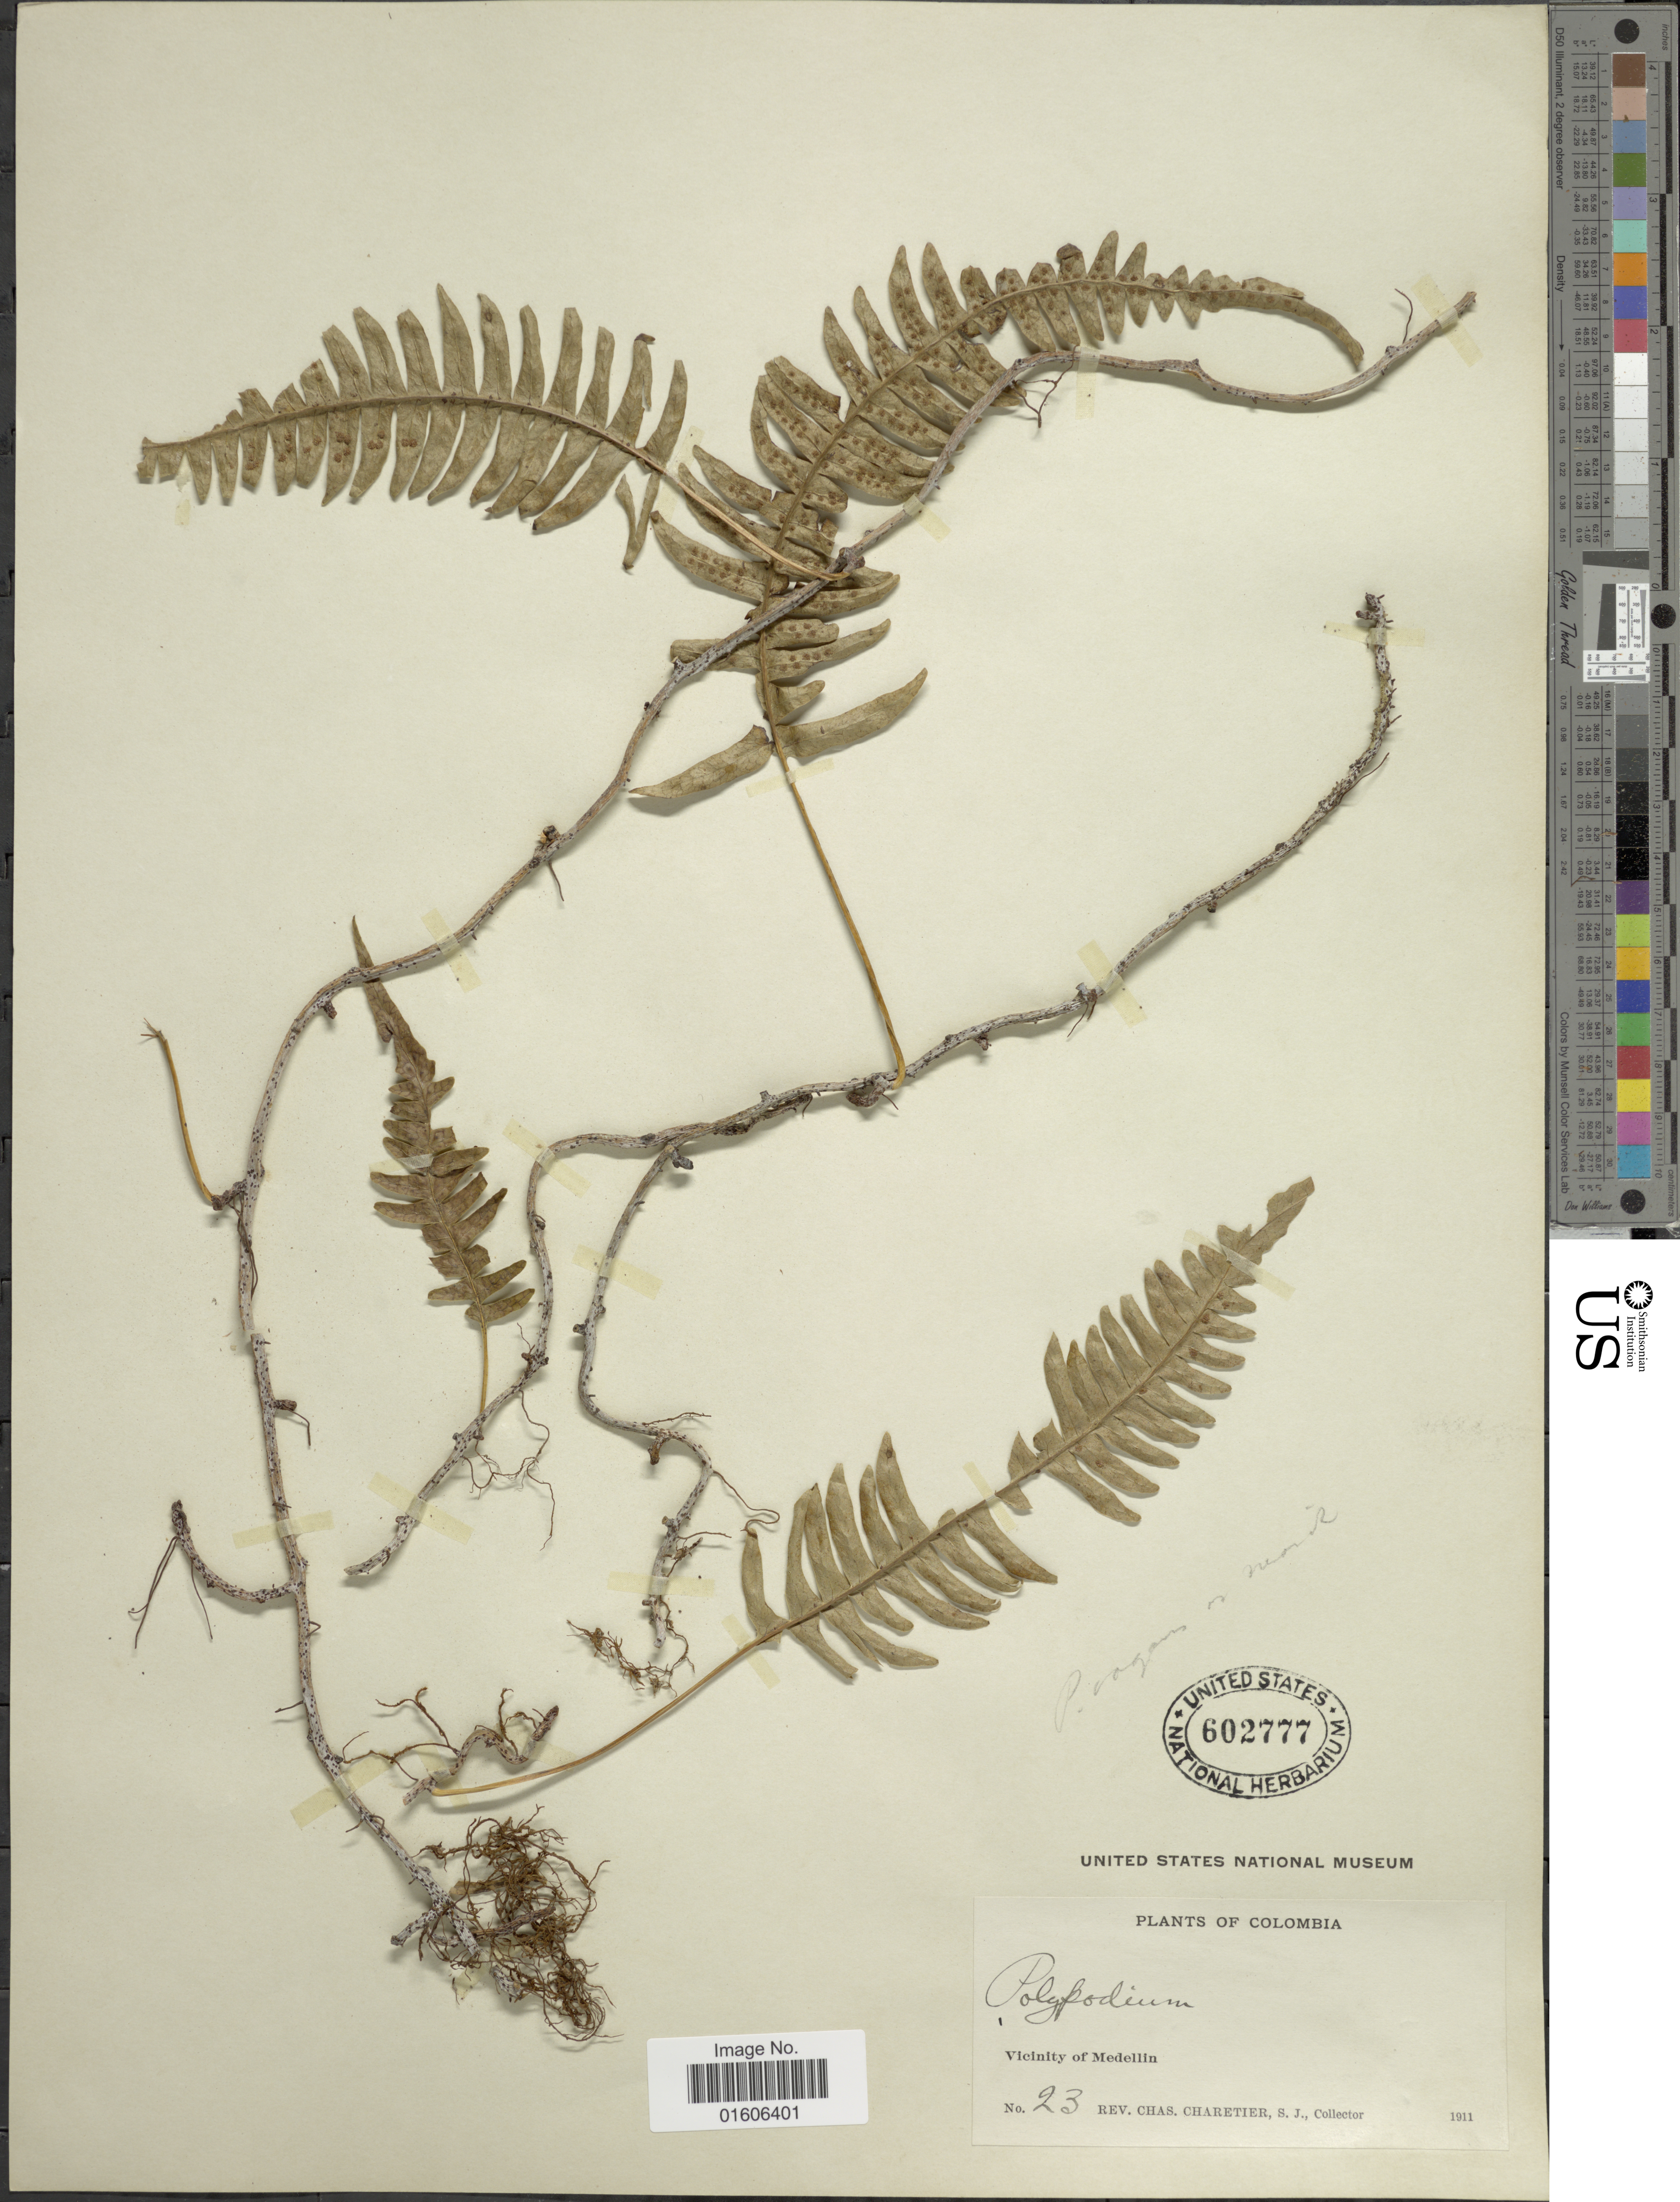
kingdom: Plantae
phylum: Tracheophyta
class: Polypodiopsida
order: Polypodiales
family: Polypodiaceae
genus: Serpocaulon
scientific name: Serpocaulon funckii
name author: (Mett.) A.R. Sm.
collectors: C. Charetier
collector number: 23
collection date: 1911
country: Colombia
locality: Vicinity of Medellin.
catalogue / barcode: US 602777